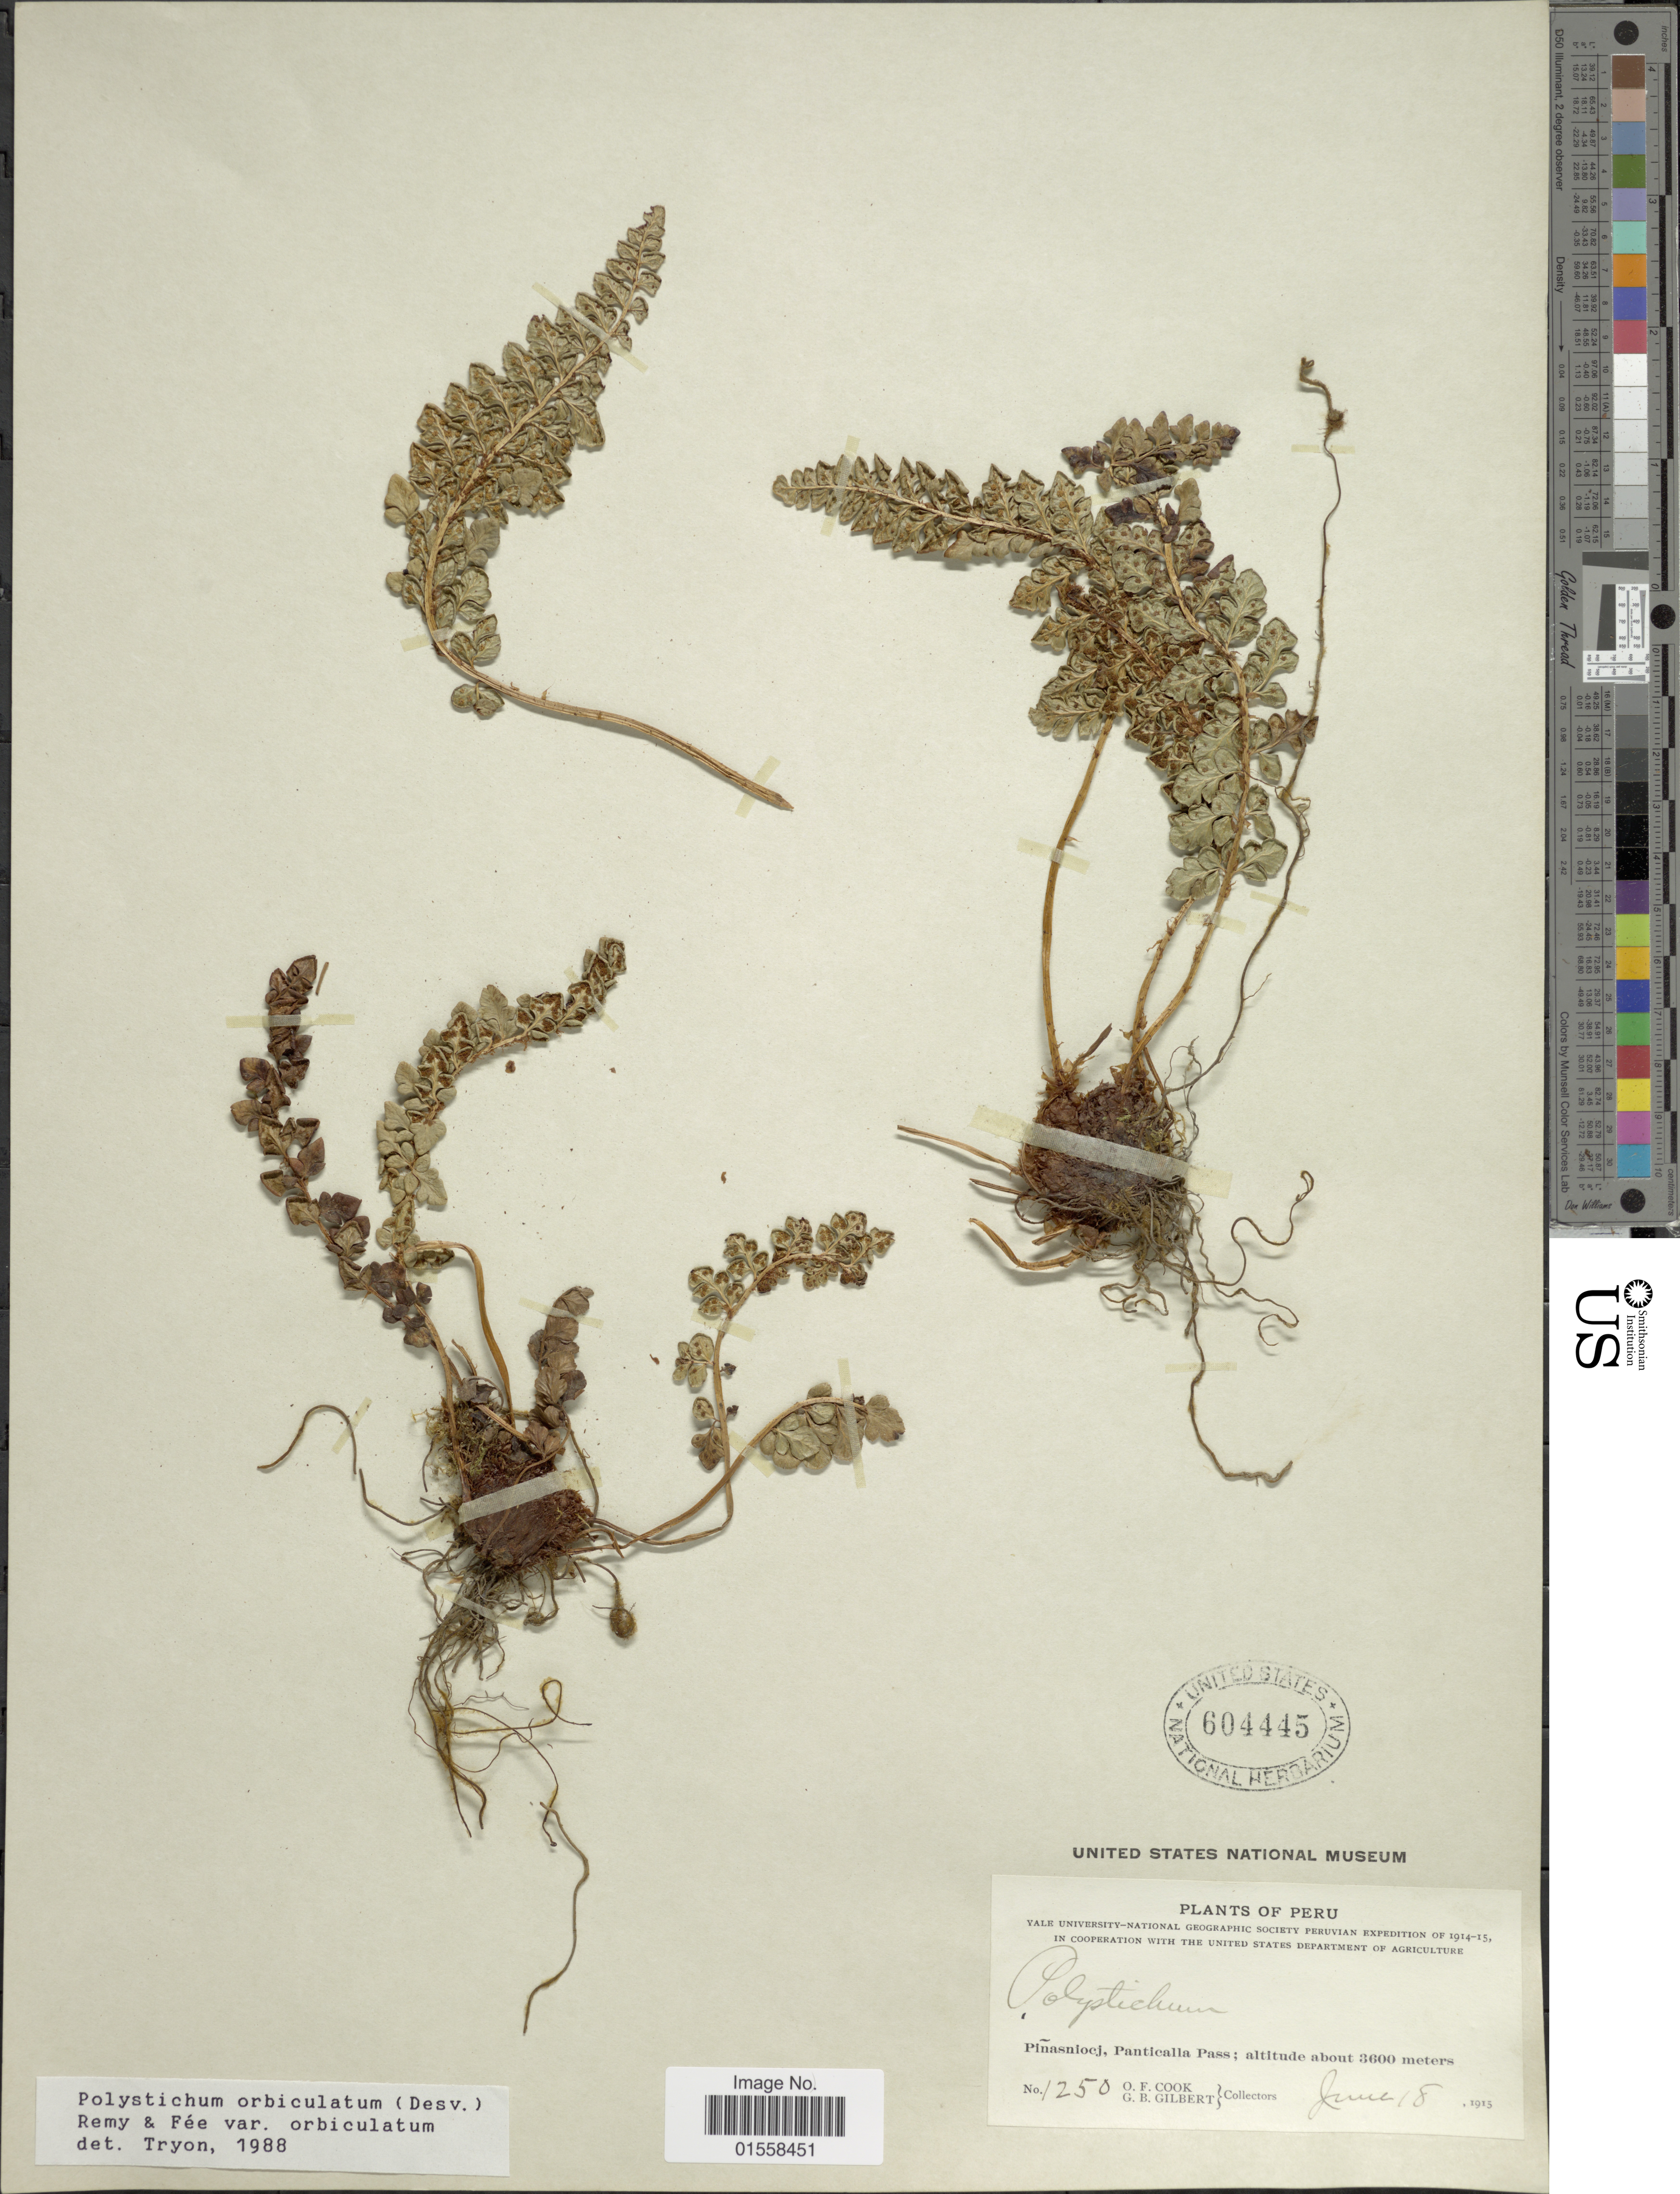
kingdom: Plantae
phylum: Tracheophyta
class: Polypodiopsida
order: Polypodiales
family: Dryopteridaceae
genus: Polystichum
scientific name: Polystichum orbiculatum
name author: (Desv.) J. Rémy & Fée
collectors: O. F. Cook & G. B. Gilbert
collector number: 1250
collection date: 1915-06-18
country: Peru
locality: Peru. Pinasnjocj, Panticalla Pass.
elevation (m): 3600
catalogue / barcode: US 604445